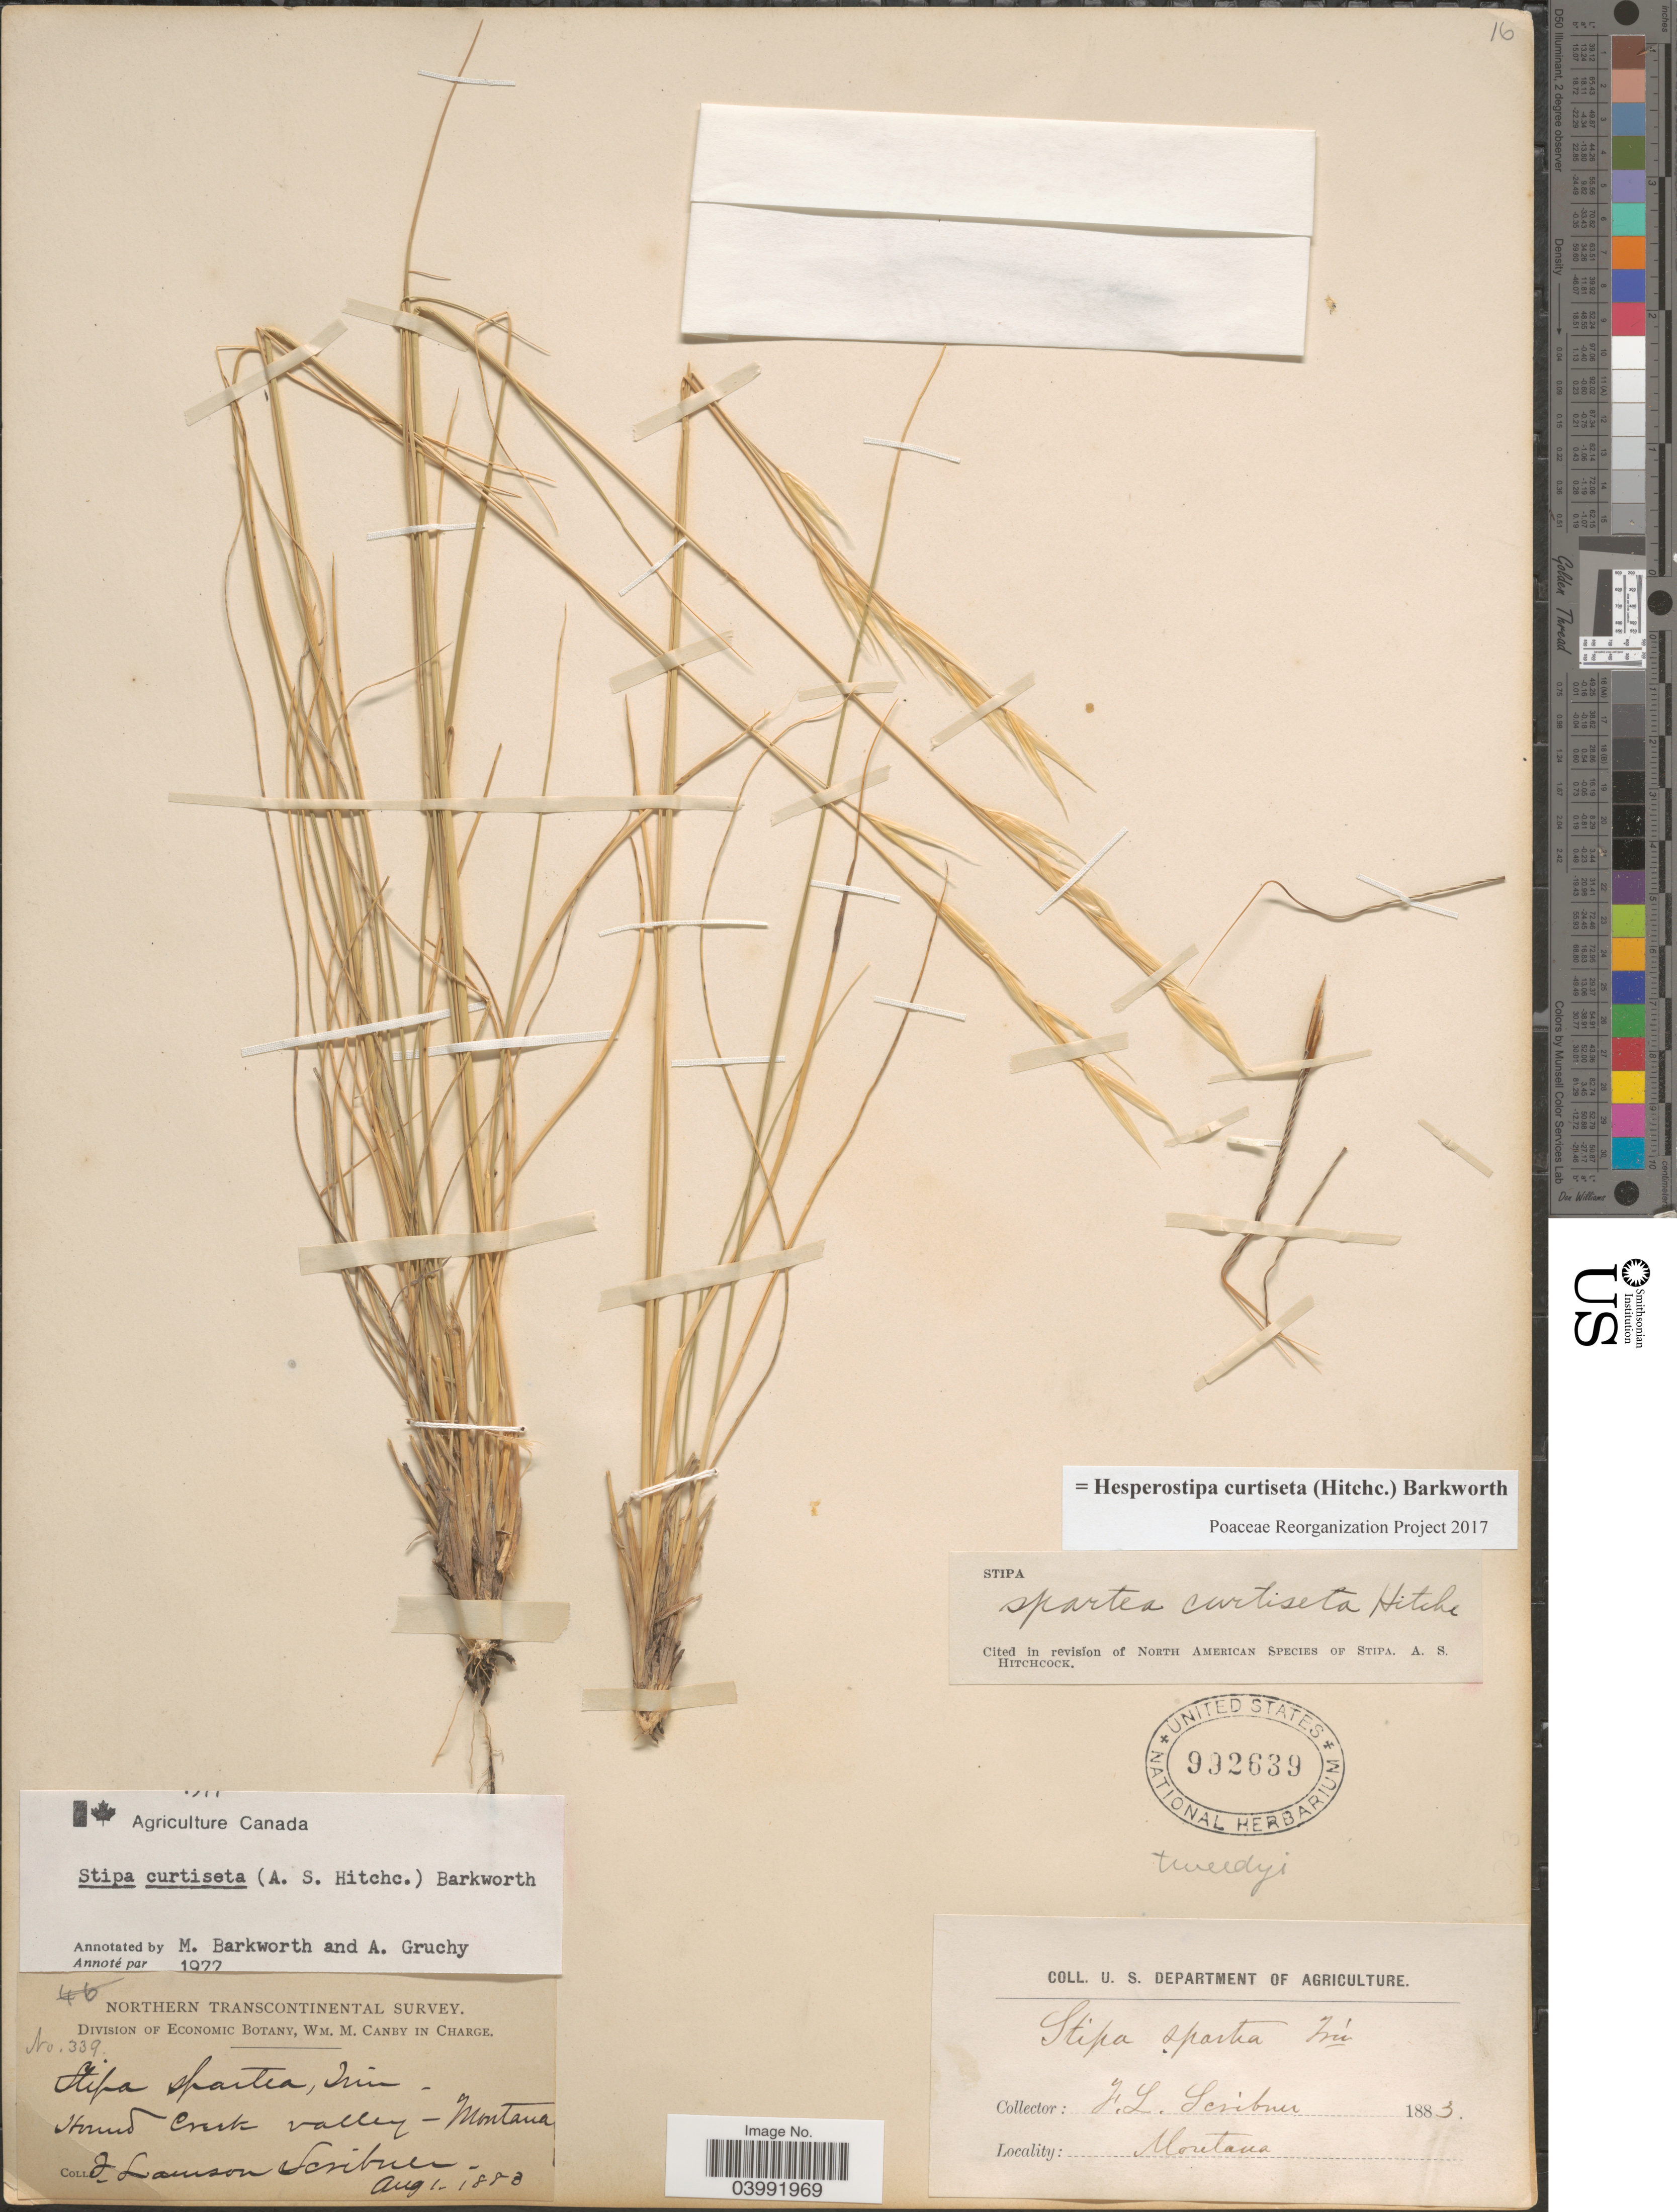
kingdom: Plantae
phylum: Tracheophyta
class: Liliopsida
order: Poales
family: Poaceae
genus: Hesperostipa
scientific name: Hesperostipa curtiseta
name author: (Hitchc.) Barkworth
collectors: F. L. Scribner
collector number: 339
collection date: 1883-08-01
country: United States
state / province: Montana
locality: Hound Creek valley.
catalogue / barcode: US 992639